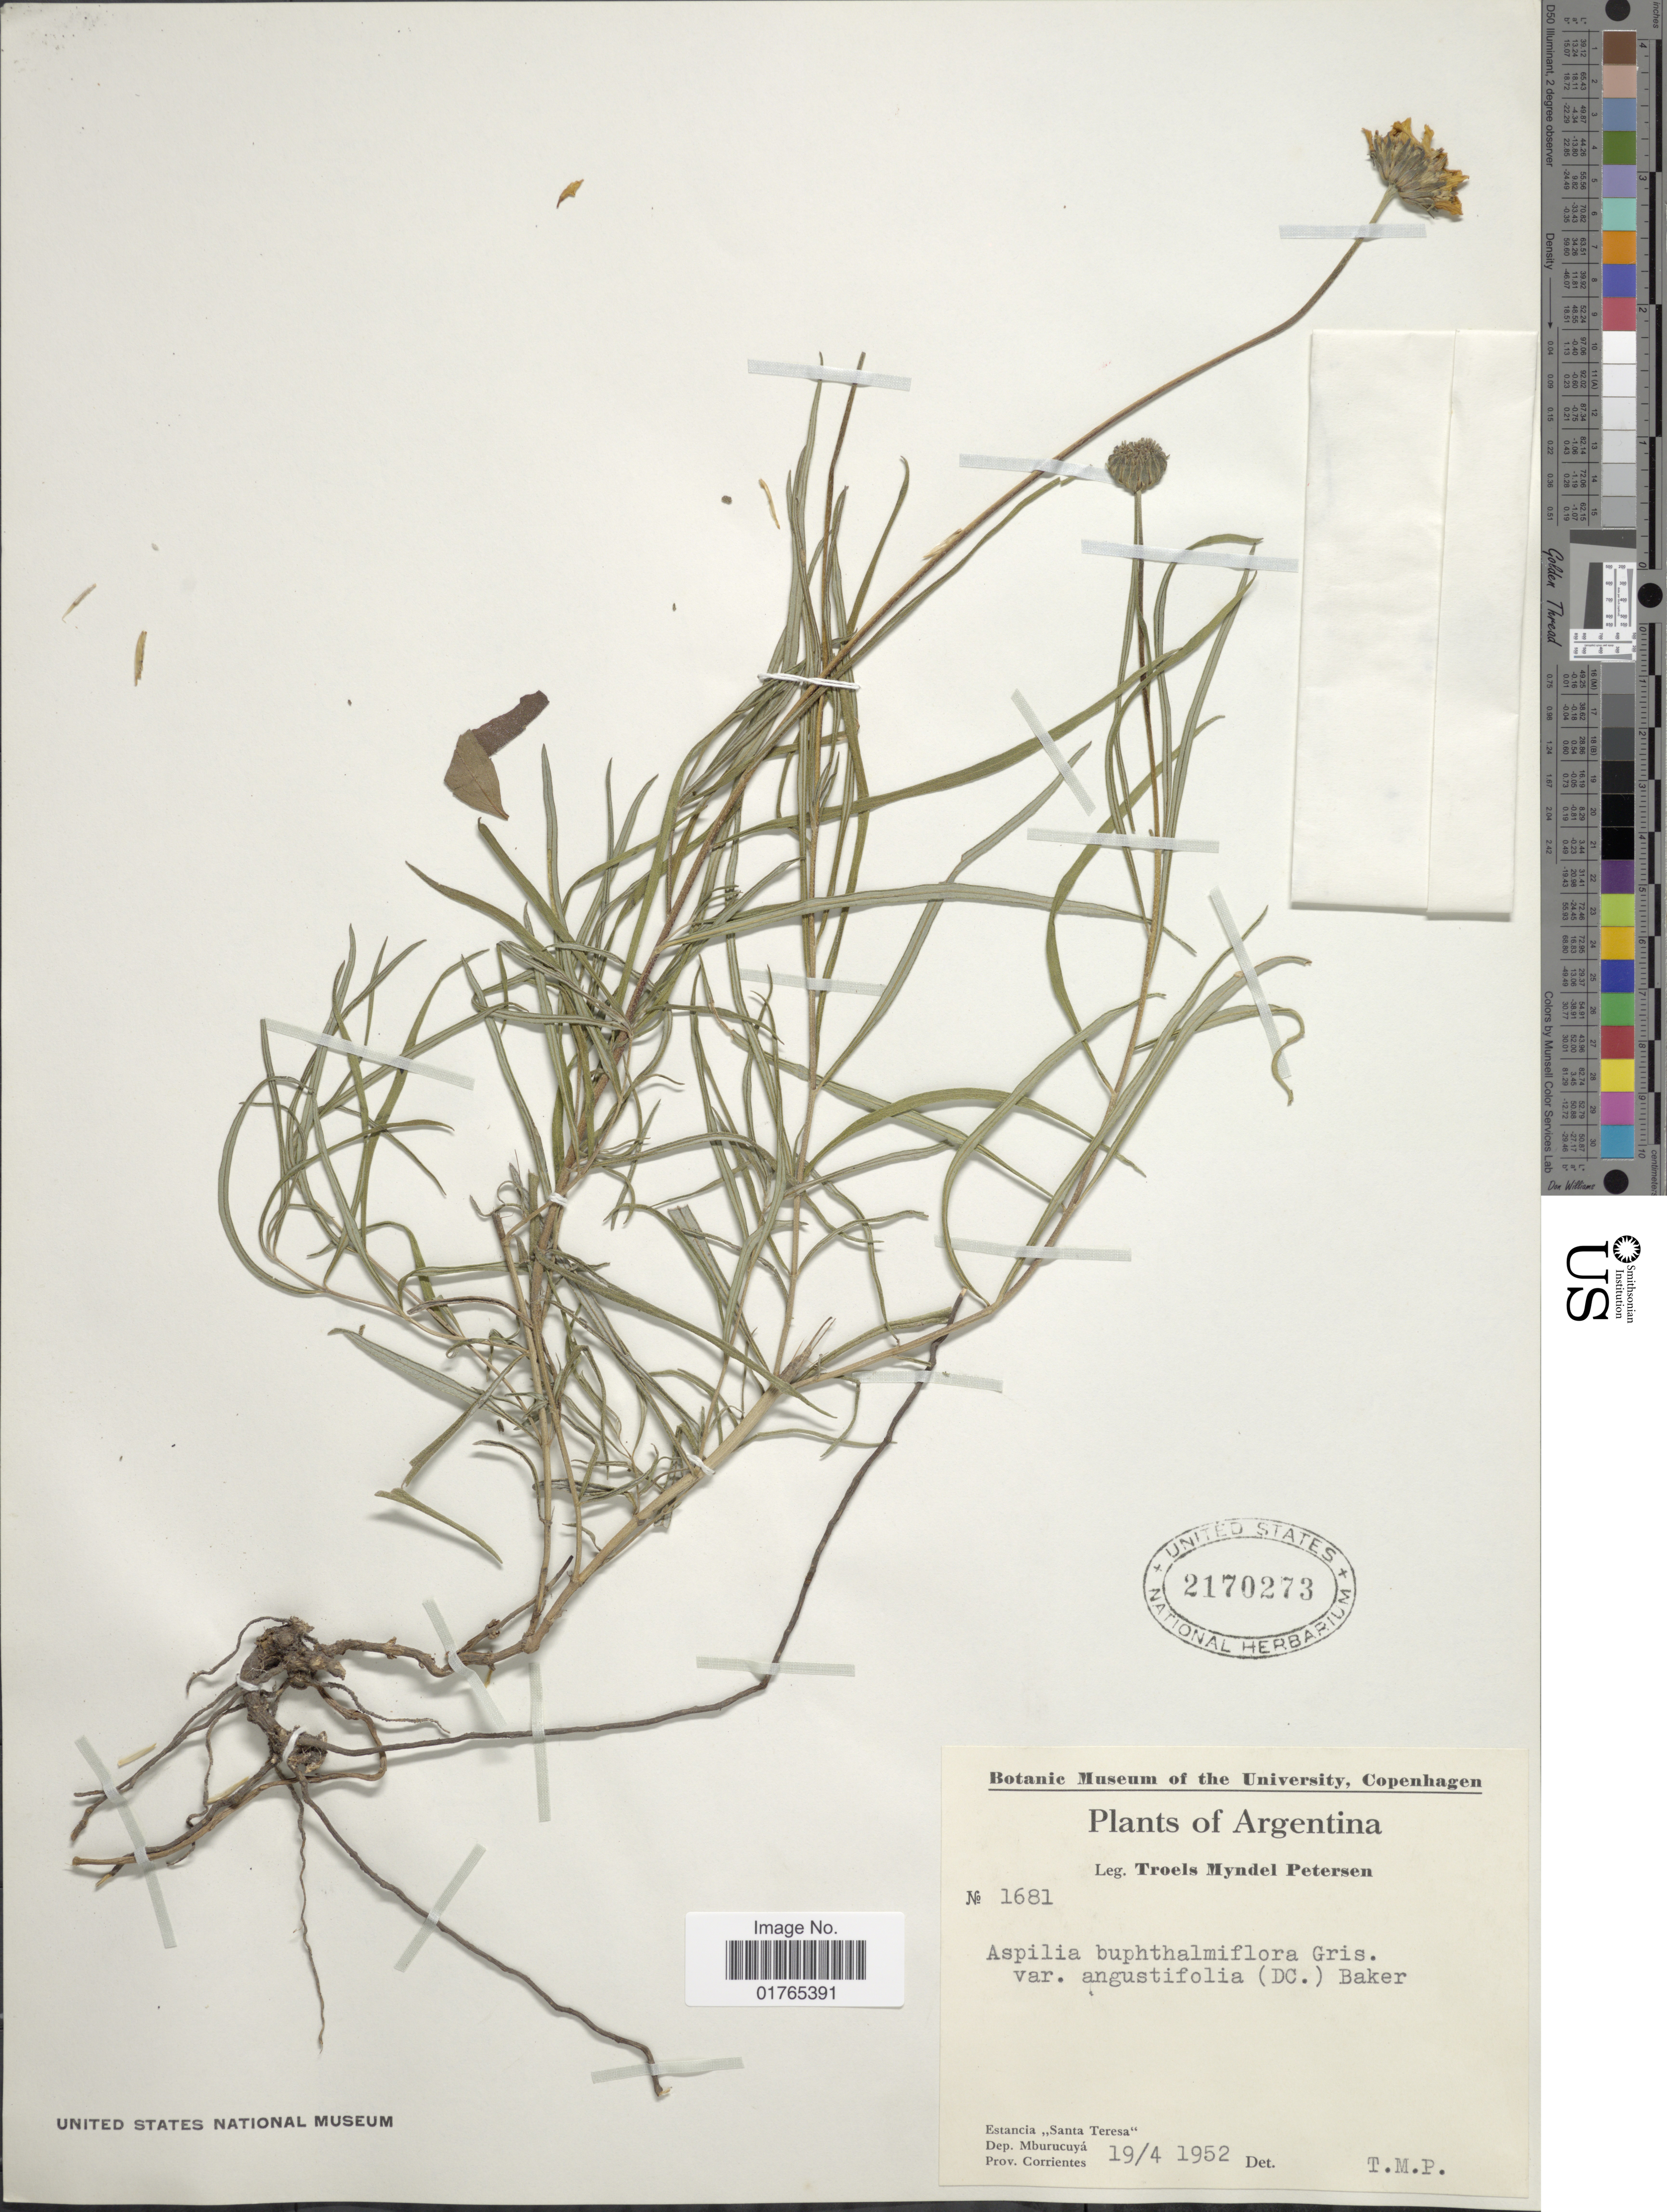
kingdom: Plantae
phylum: Tracheophyta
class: Magnoliopsida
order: Asterales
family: Asteraceae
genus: Aspilia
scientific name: Aspilia buphthalmiflora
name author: Lorentz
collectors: T. M. Petersen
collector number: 1681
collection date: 1952-04-19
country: Argentina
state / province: Corrientes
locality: Estancia Santa Teresa, Dep. Mburucuyá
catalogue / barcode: US 2170273